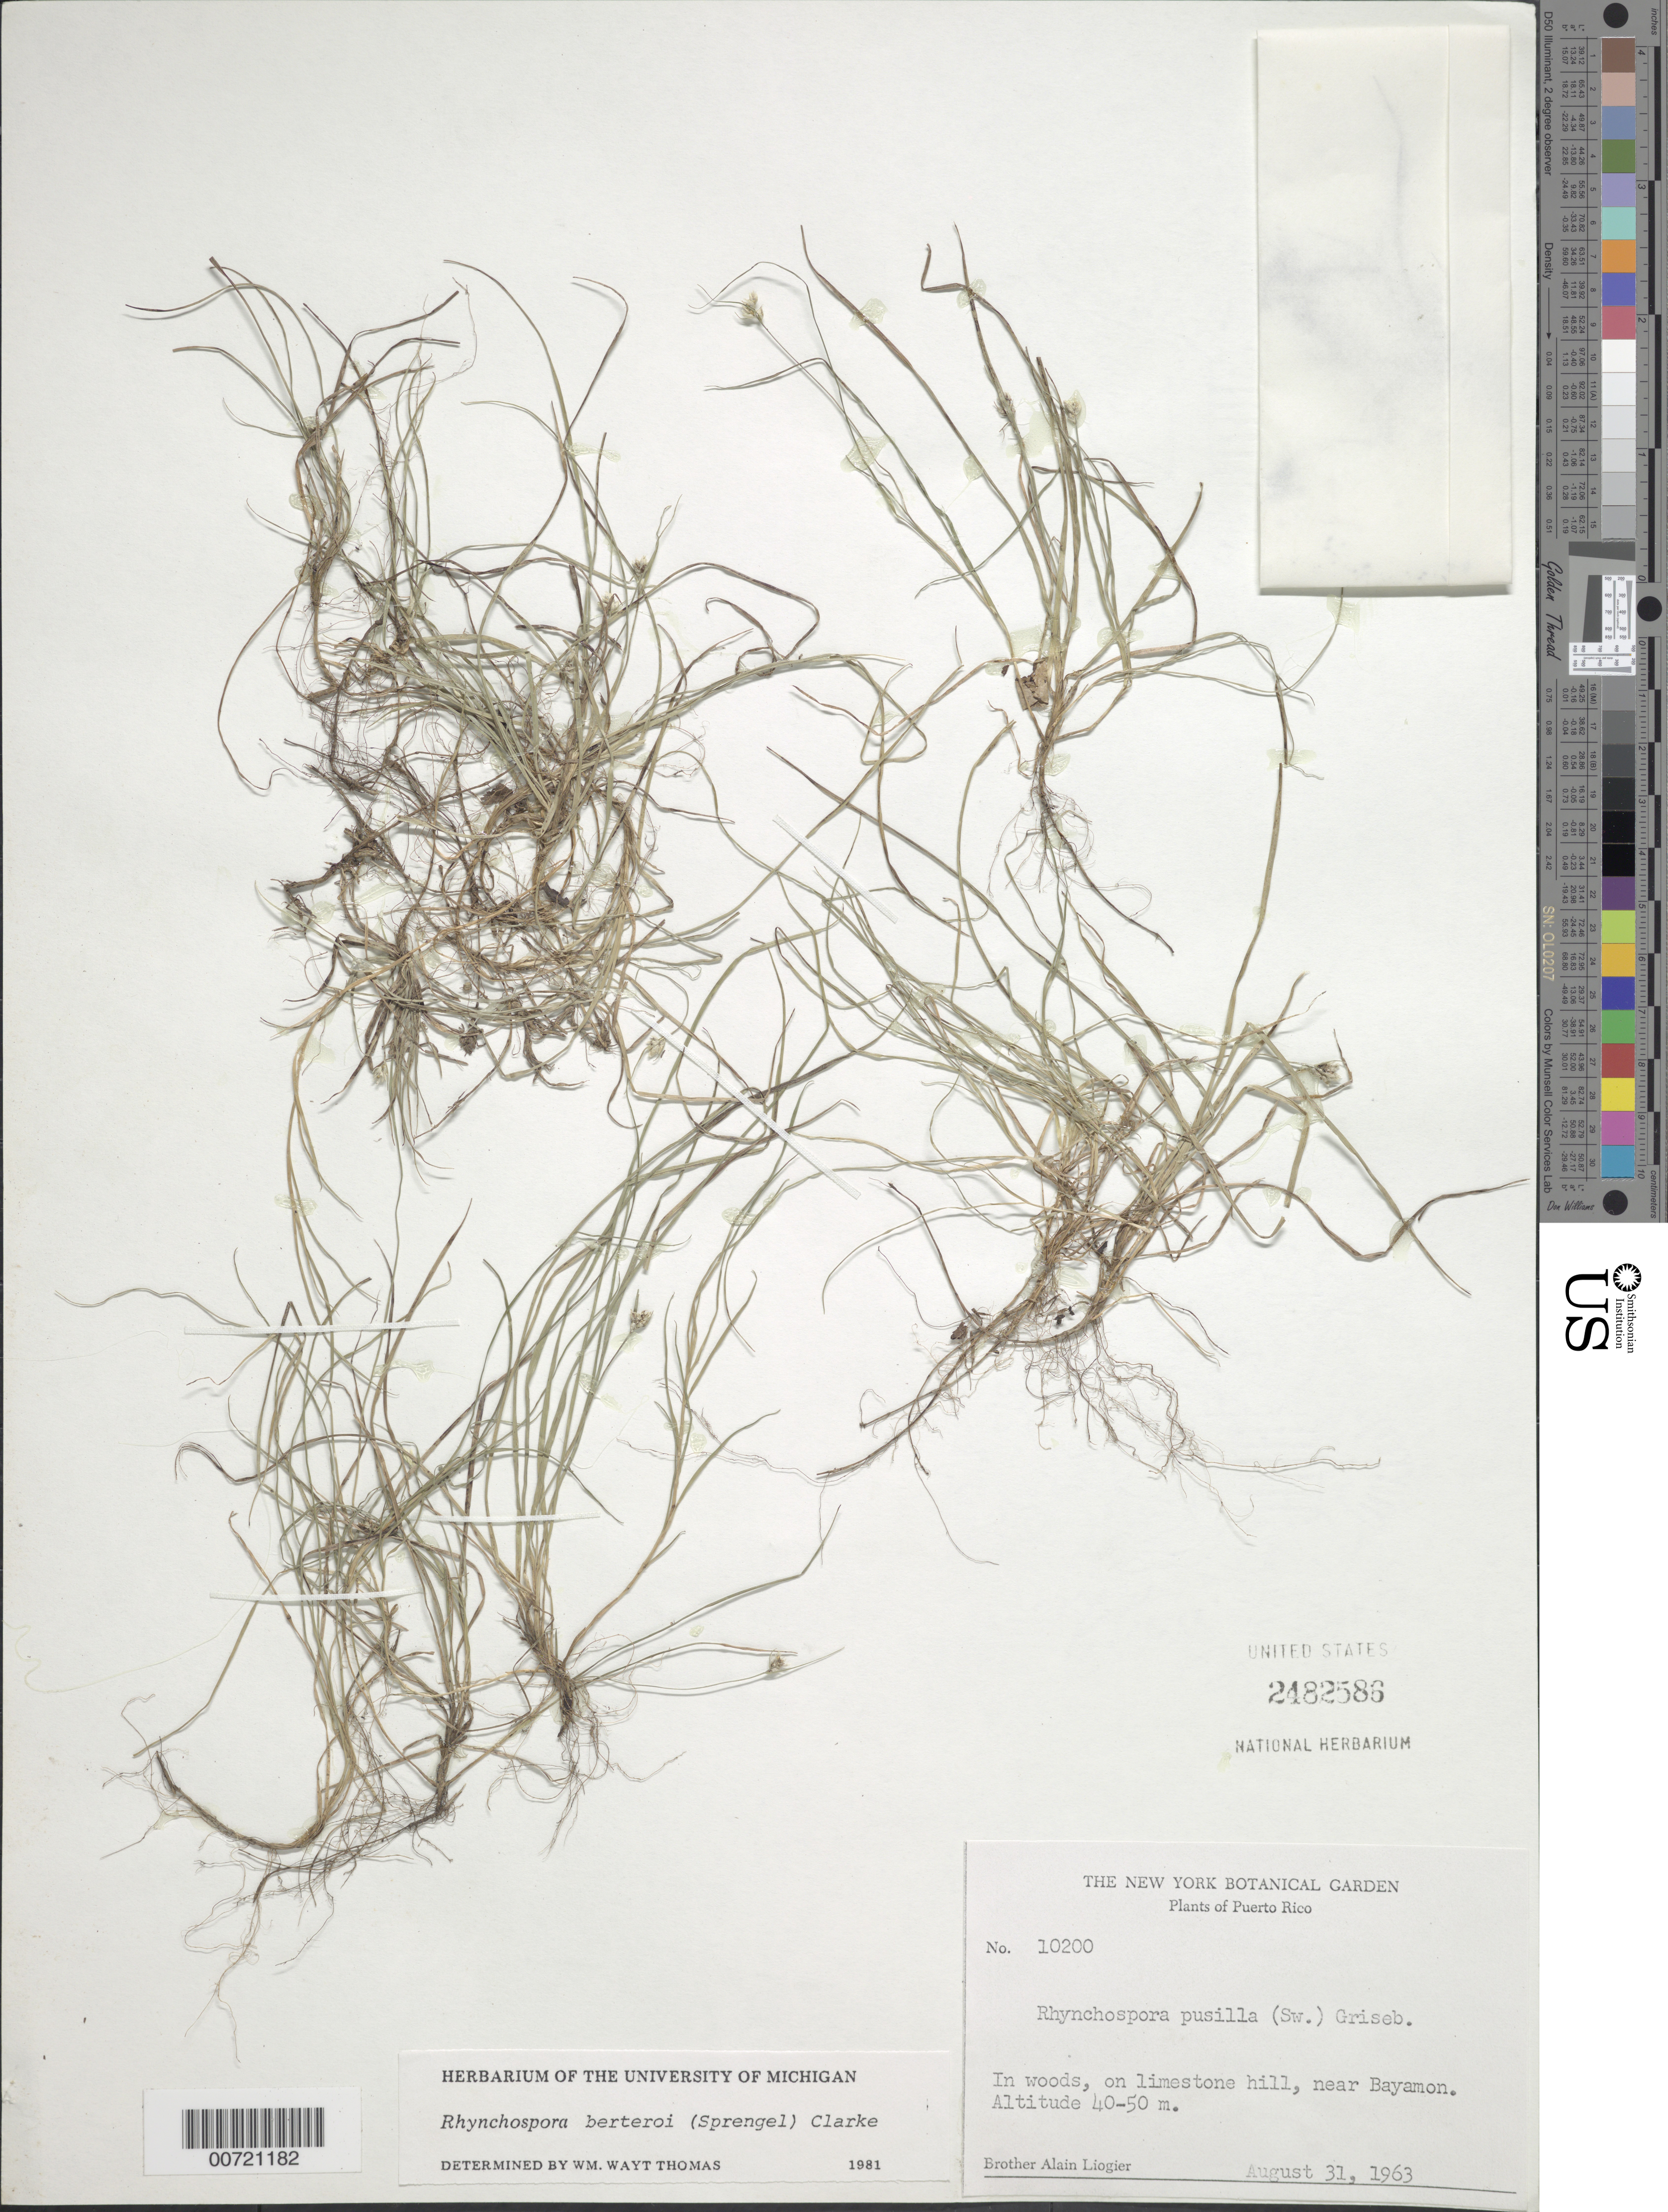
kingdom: Plantae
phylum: Tracheophyta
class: Liliopsida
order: Poales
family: Cyperaceae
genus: Rhynchospora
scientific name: Rhynchospora berteroi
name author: (Spreng.) C.B. Clarke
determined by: Thomas, W. W.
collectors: A. H. Liogier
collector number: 10200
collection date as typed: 31 Aug 1963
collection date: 1963-08-31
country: Puerto Rico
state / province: Bayamón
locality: Near Bayamón.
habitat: In woods, on limestone hill.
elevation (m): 40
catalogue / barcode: US 2482586